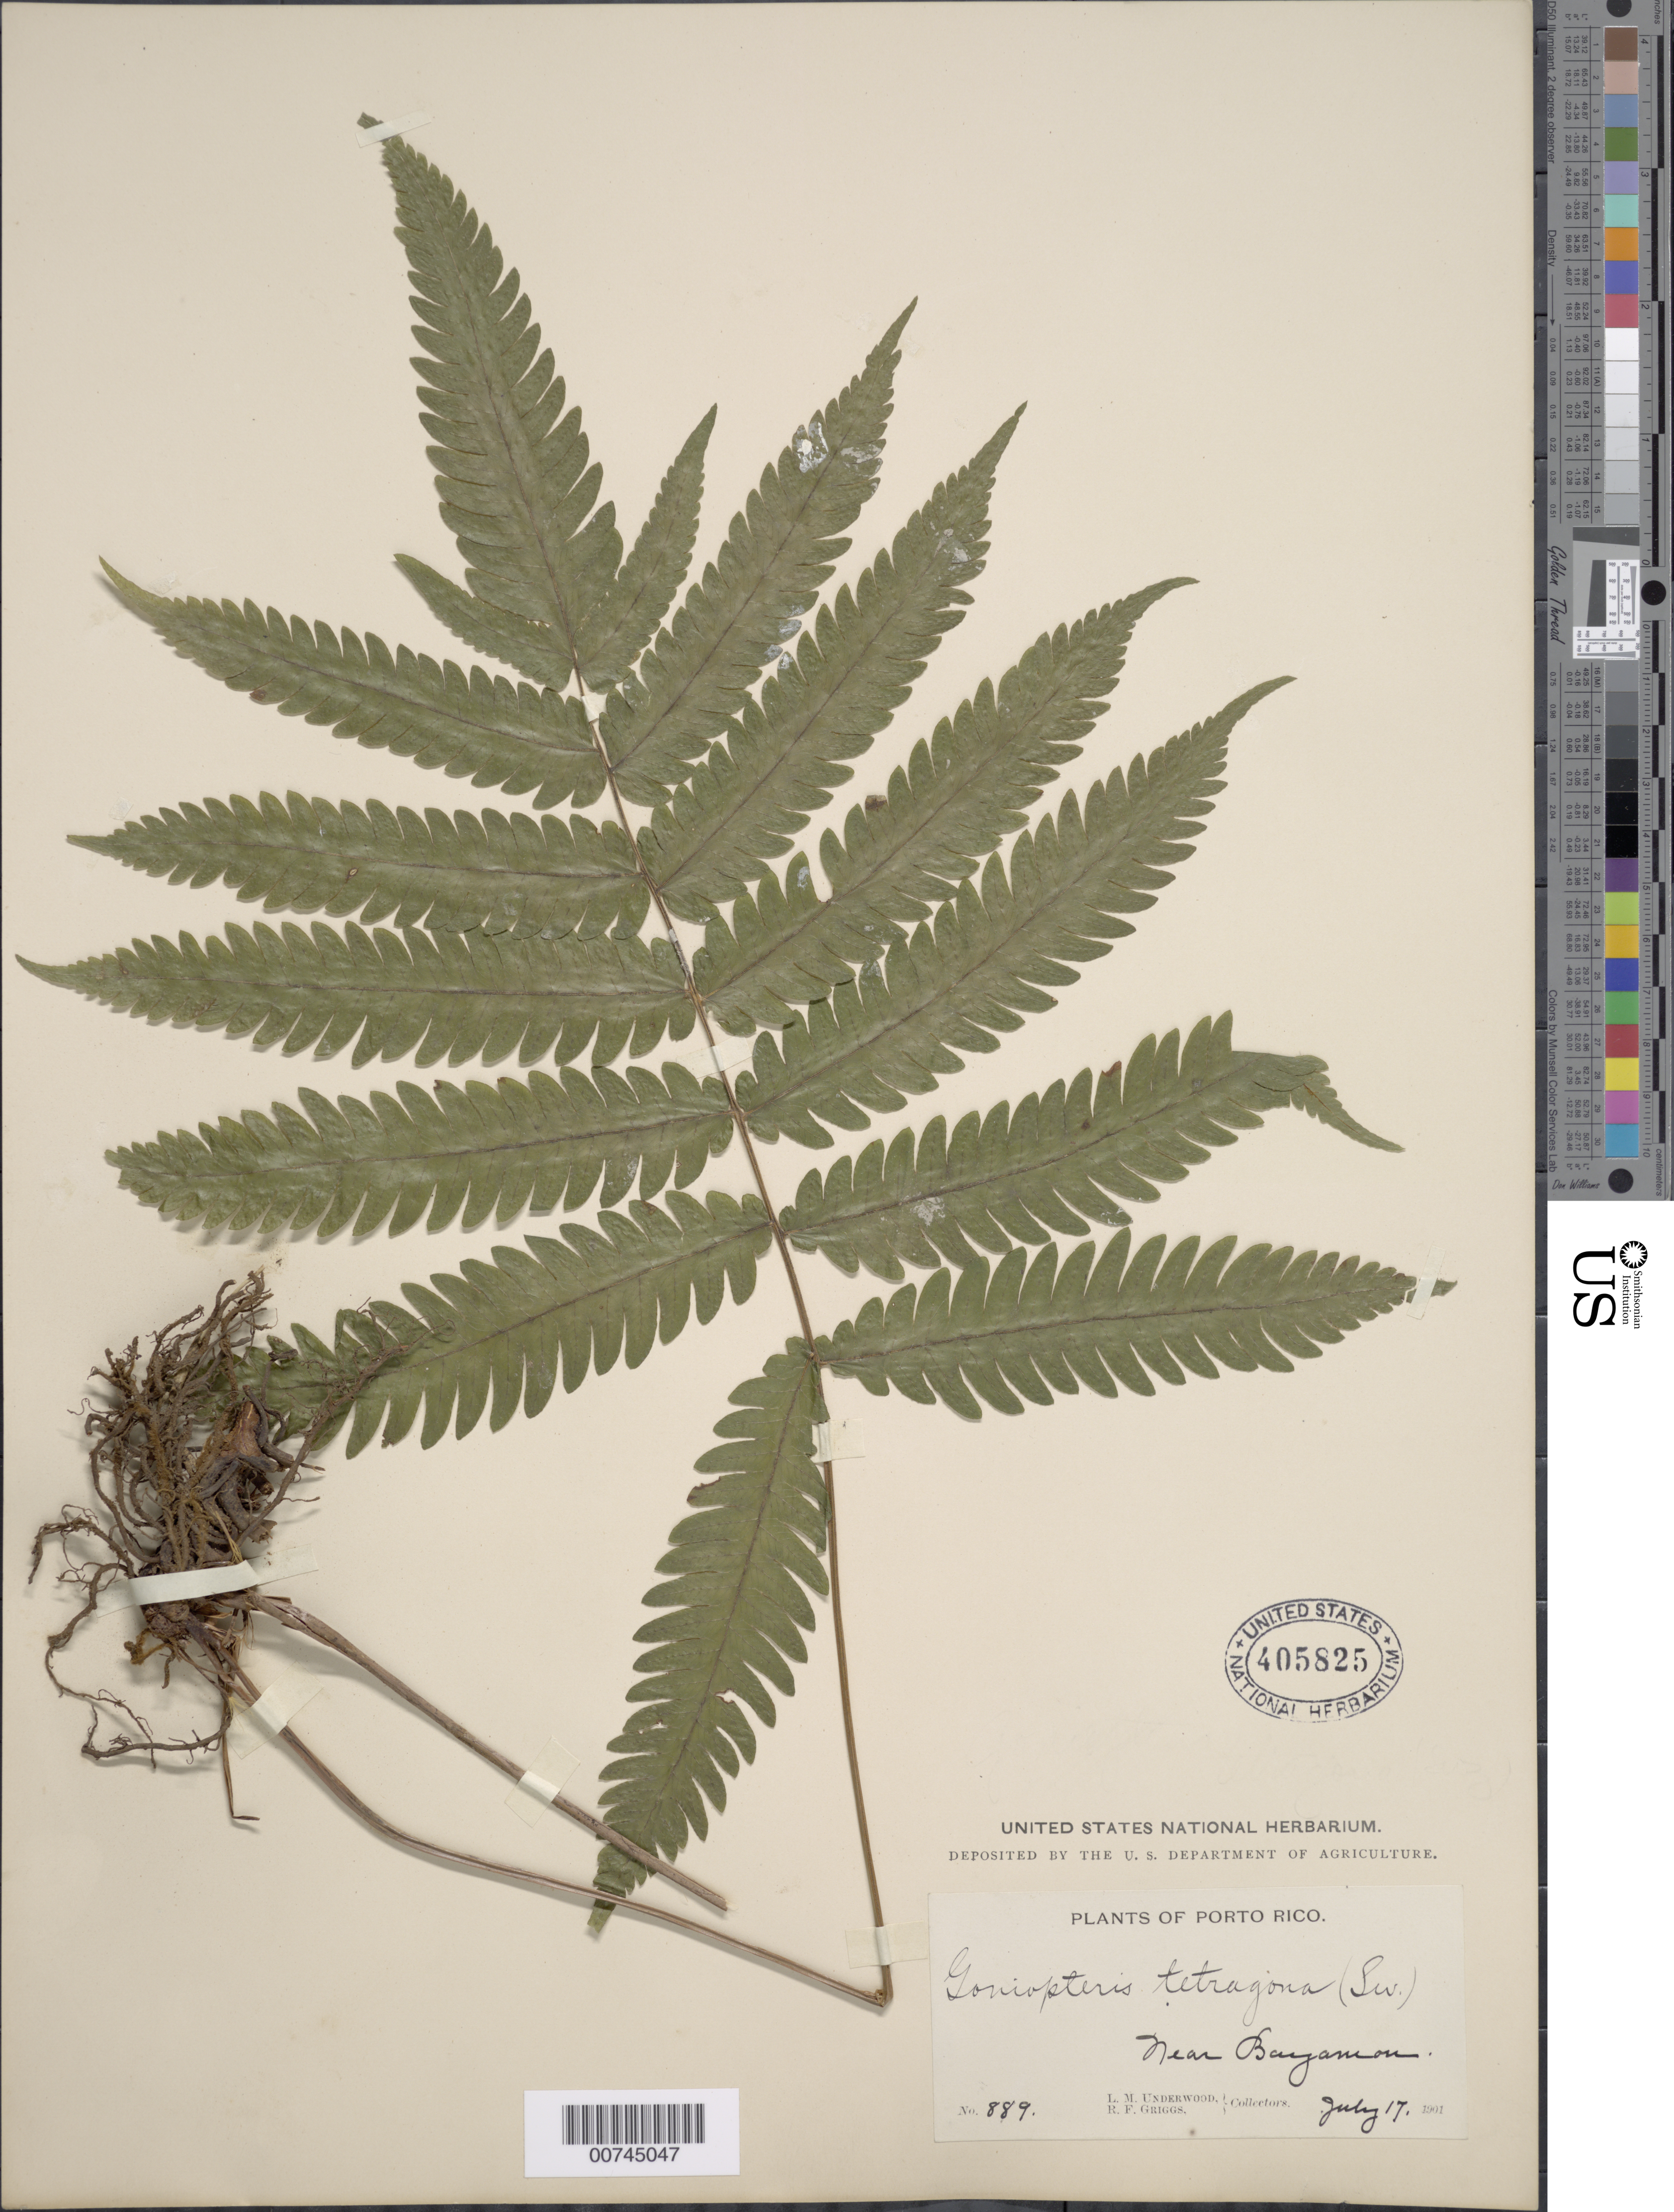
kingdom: Plantae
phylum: Tracheophyta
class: Polypodiopsida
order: Polypodiales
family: Thelypteridaceae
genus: Goniopteris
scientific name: Goniopteris tetragona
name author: (C. Presl) Sw.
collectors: L. M. Underwood & R. F. Griggs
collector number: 889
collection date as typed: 17 Jul 1901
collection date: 1901-07-17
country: Puerto Rico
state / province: Bayamón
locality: Near Bayamón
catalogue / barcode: US 405825